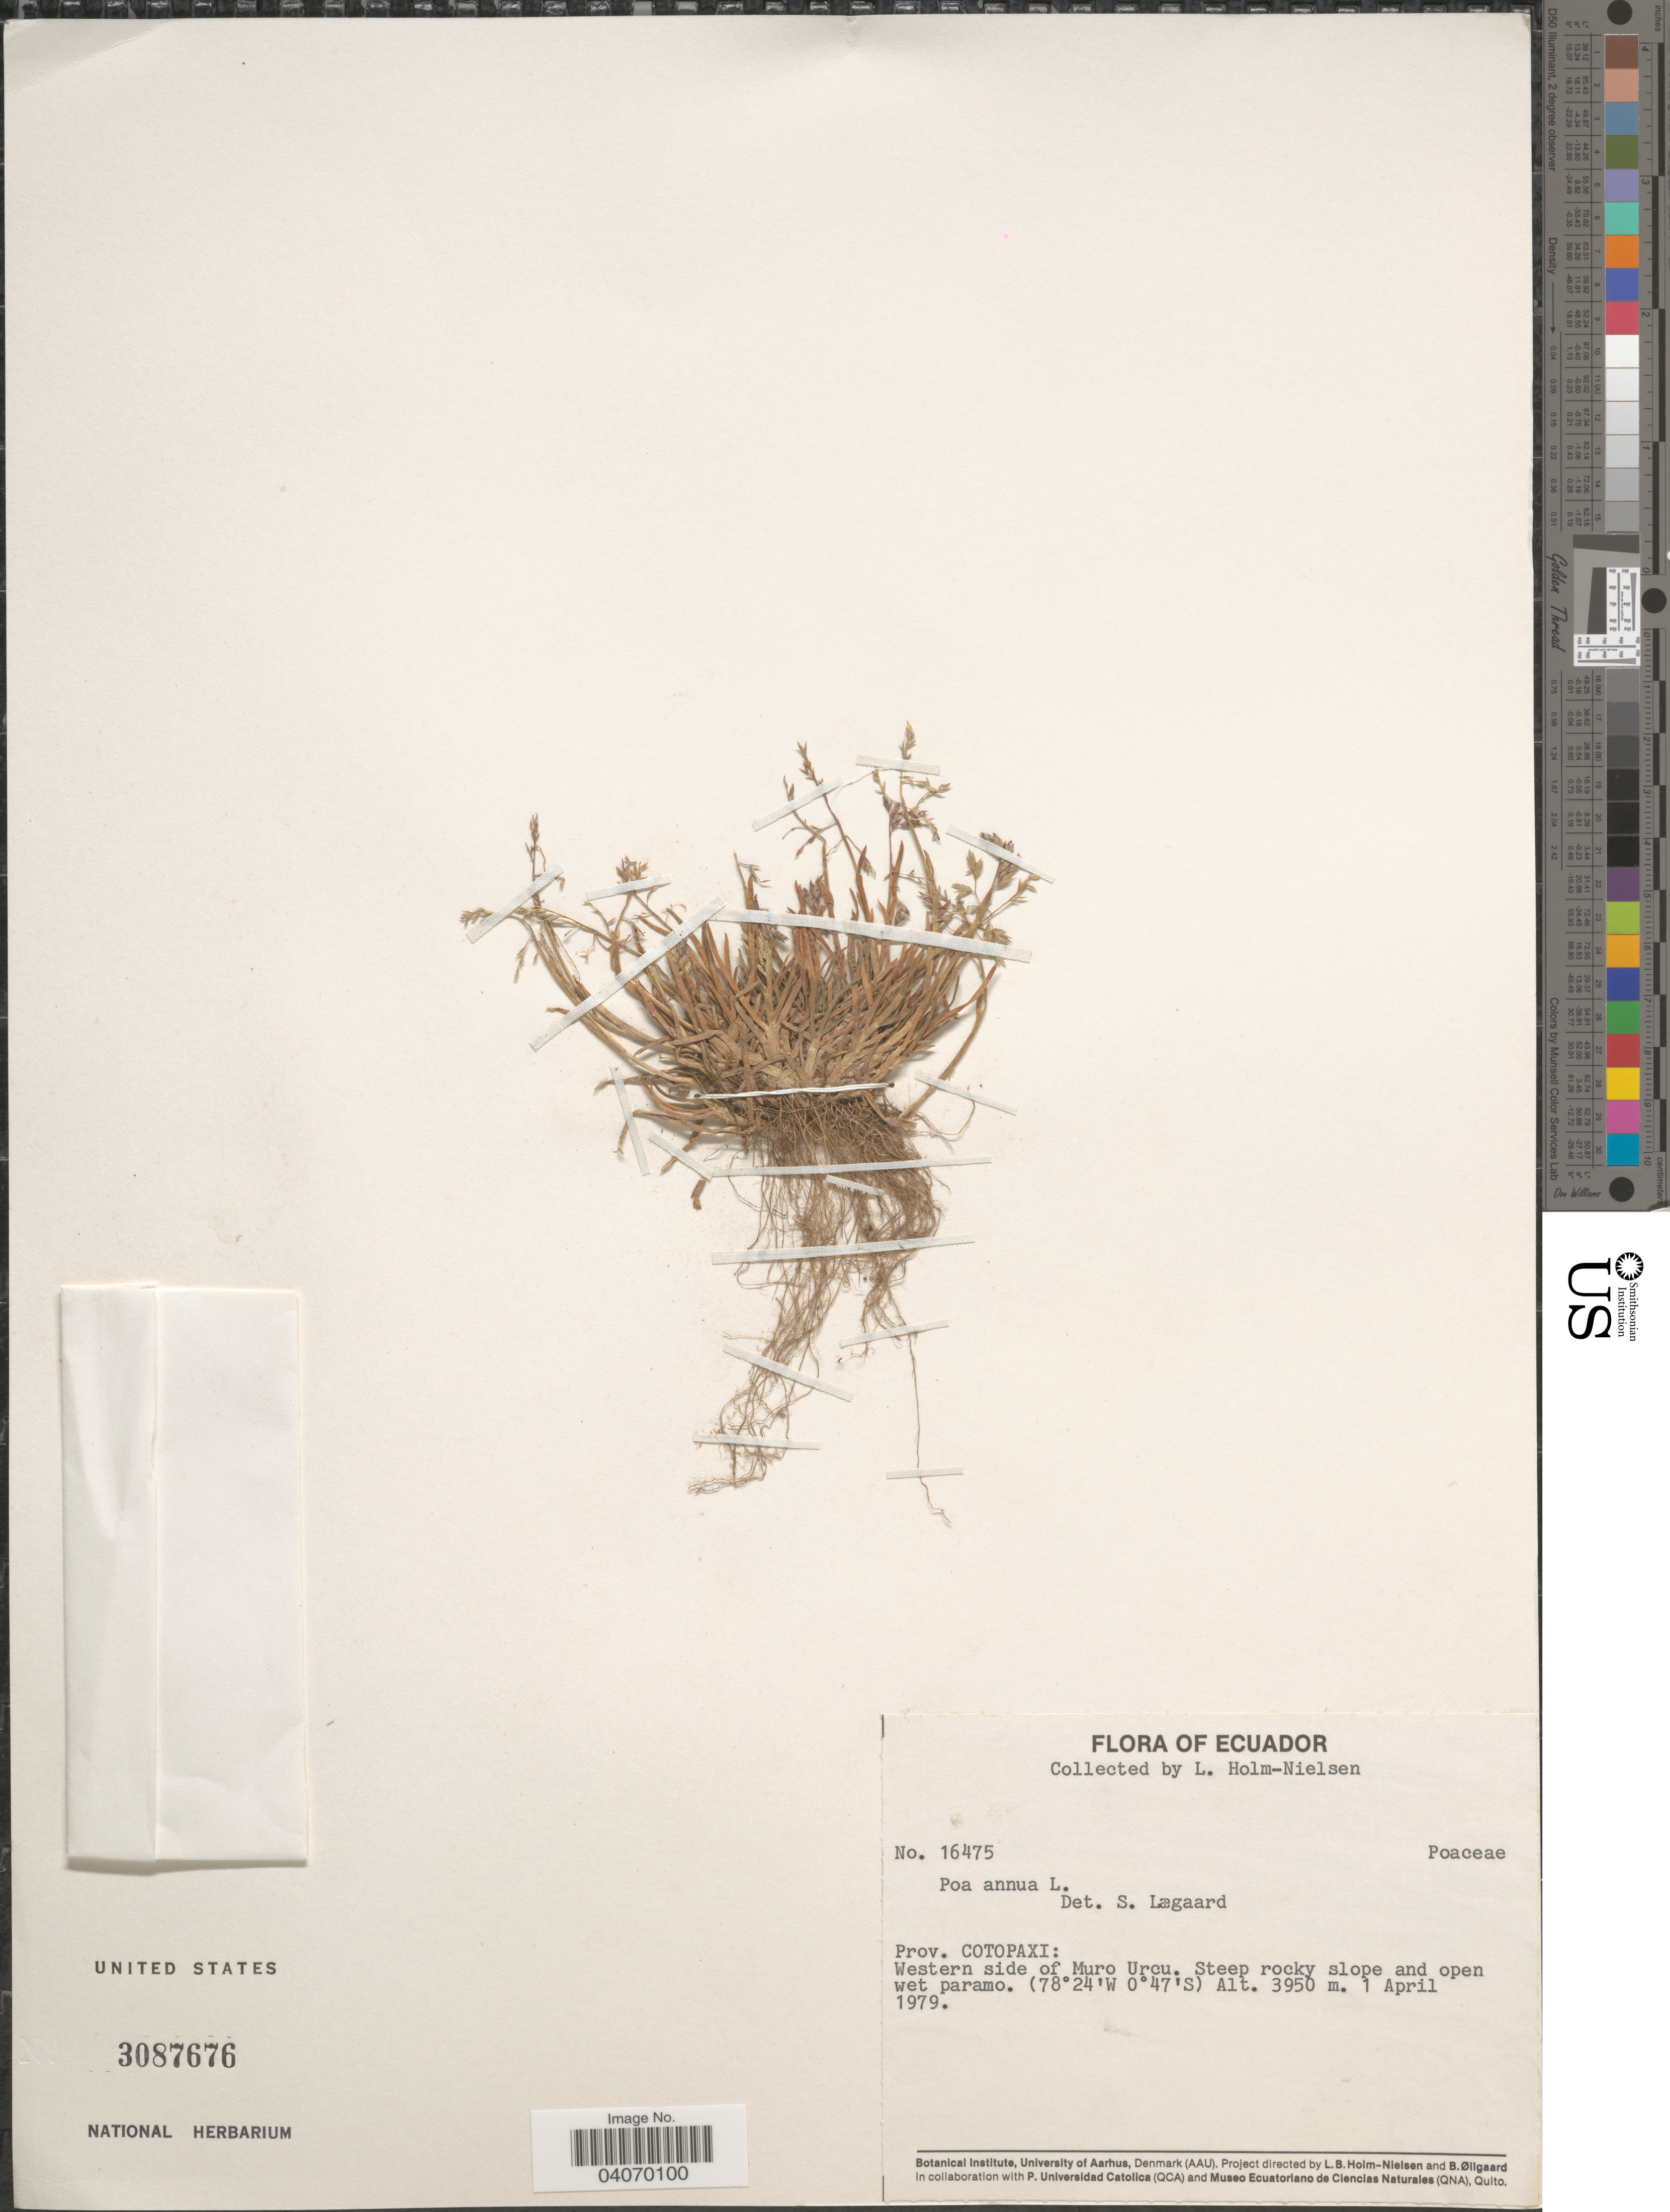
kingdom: Plantae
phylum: Tracheophyta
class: Liliopsida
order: Poales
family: Poaceae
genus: Poa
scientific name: Poa annua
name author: L.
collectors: L. Holm-Nielsen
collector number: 16475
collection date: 1979-04-01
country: Ecuador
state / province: Cotopaxi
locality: Western side of Muro Urcu. Steep rocky slope and open wet paramo.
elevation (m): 3950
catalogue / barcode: US 3087676